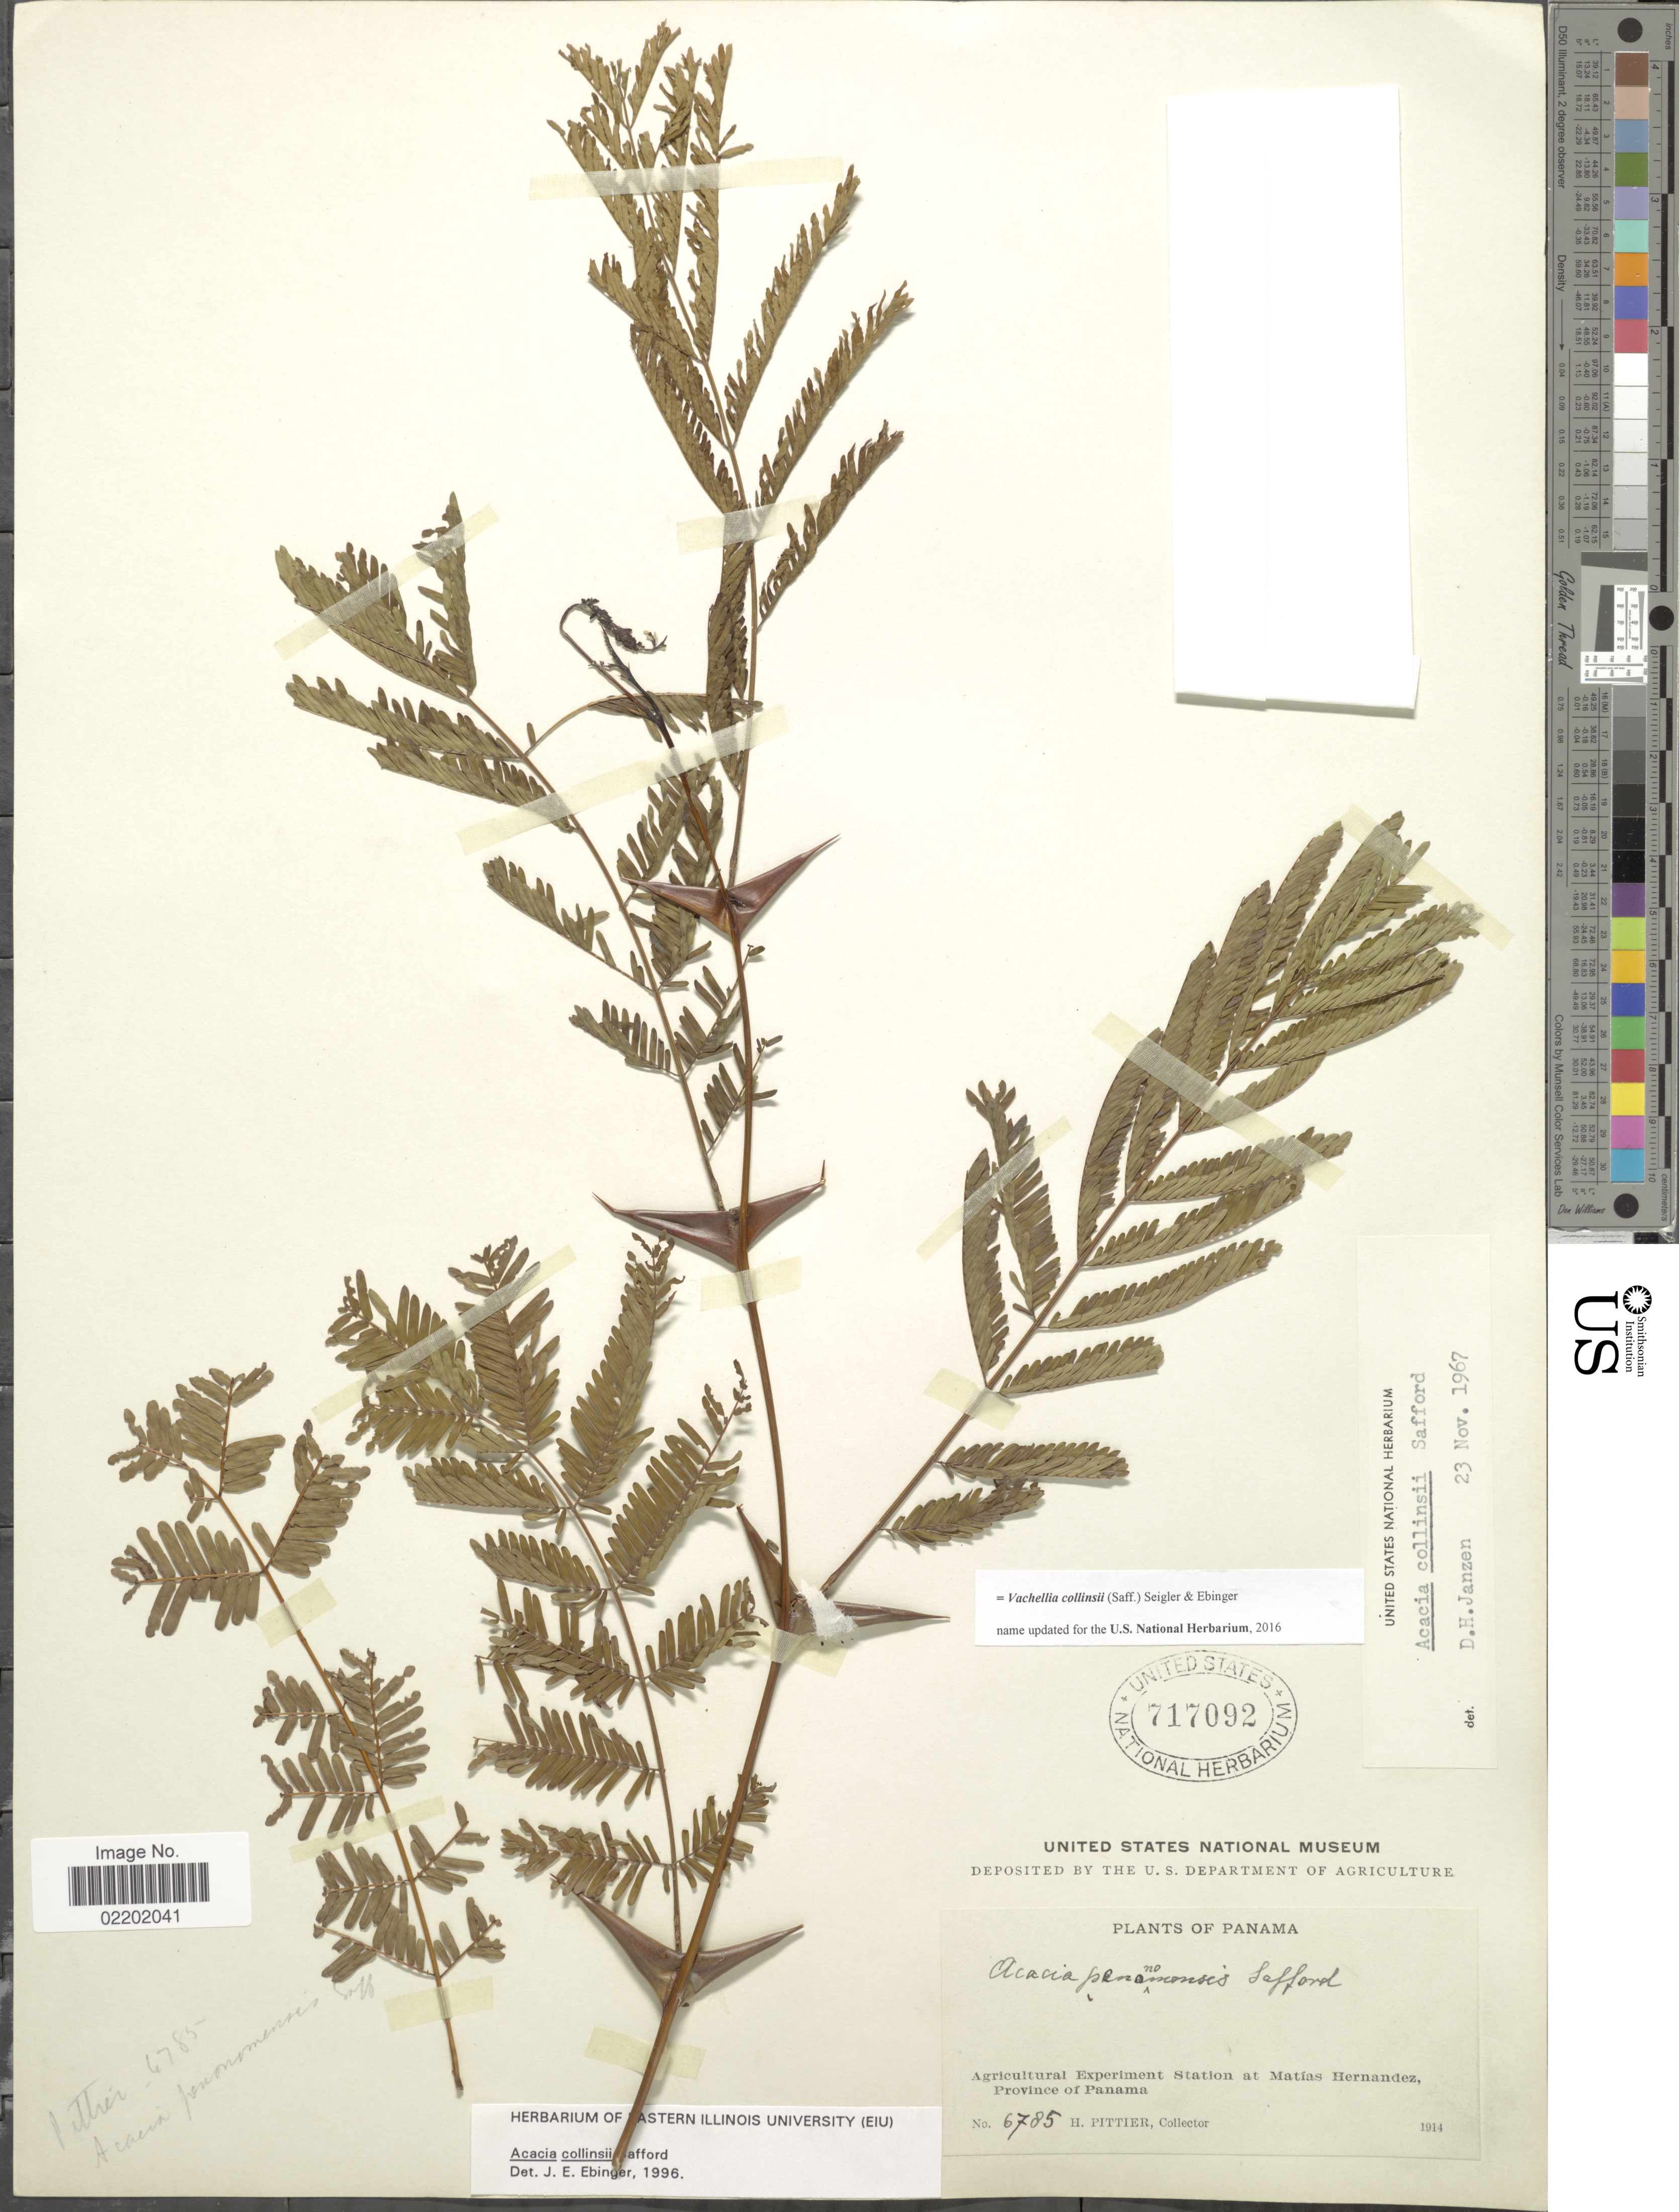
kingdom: Plantae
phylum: Tracheophyta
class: Magnoliopsida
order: Fabales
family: Fabaceae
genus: Vachellia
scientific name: Vachellia collinsii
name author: (Saff.) Seigler & Ebinger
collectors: H. F. Pittier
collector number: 6785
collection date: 1914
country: Panama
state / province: Panamá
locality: Agricultural Experiment Station at Matías Hernandez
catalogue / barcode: US 717092